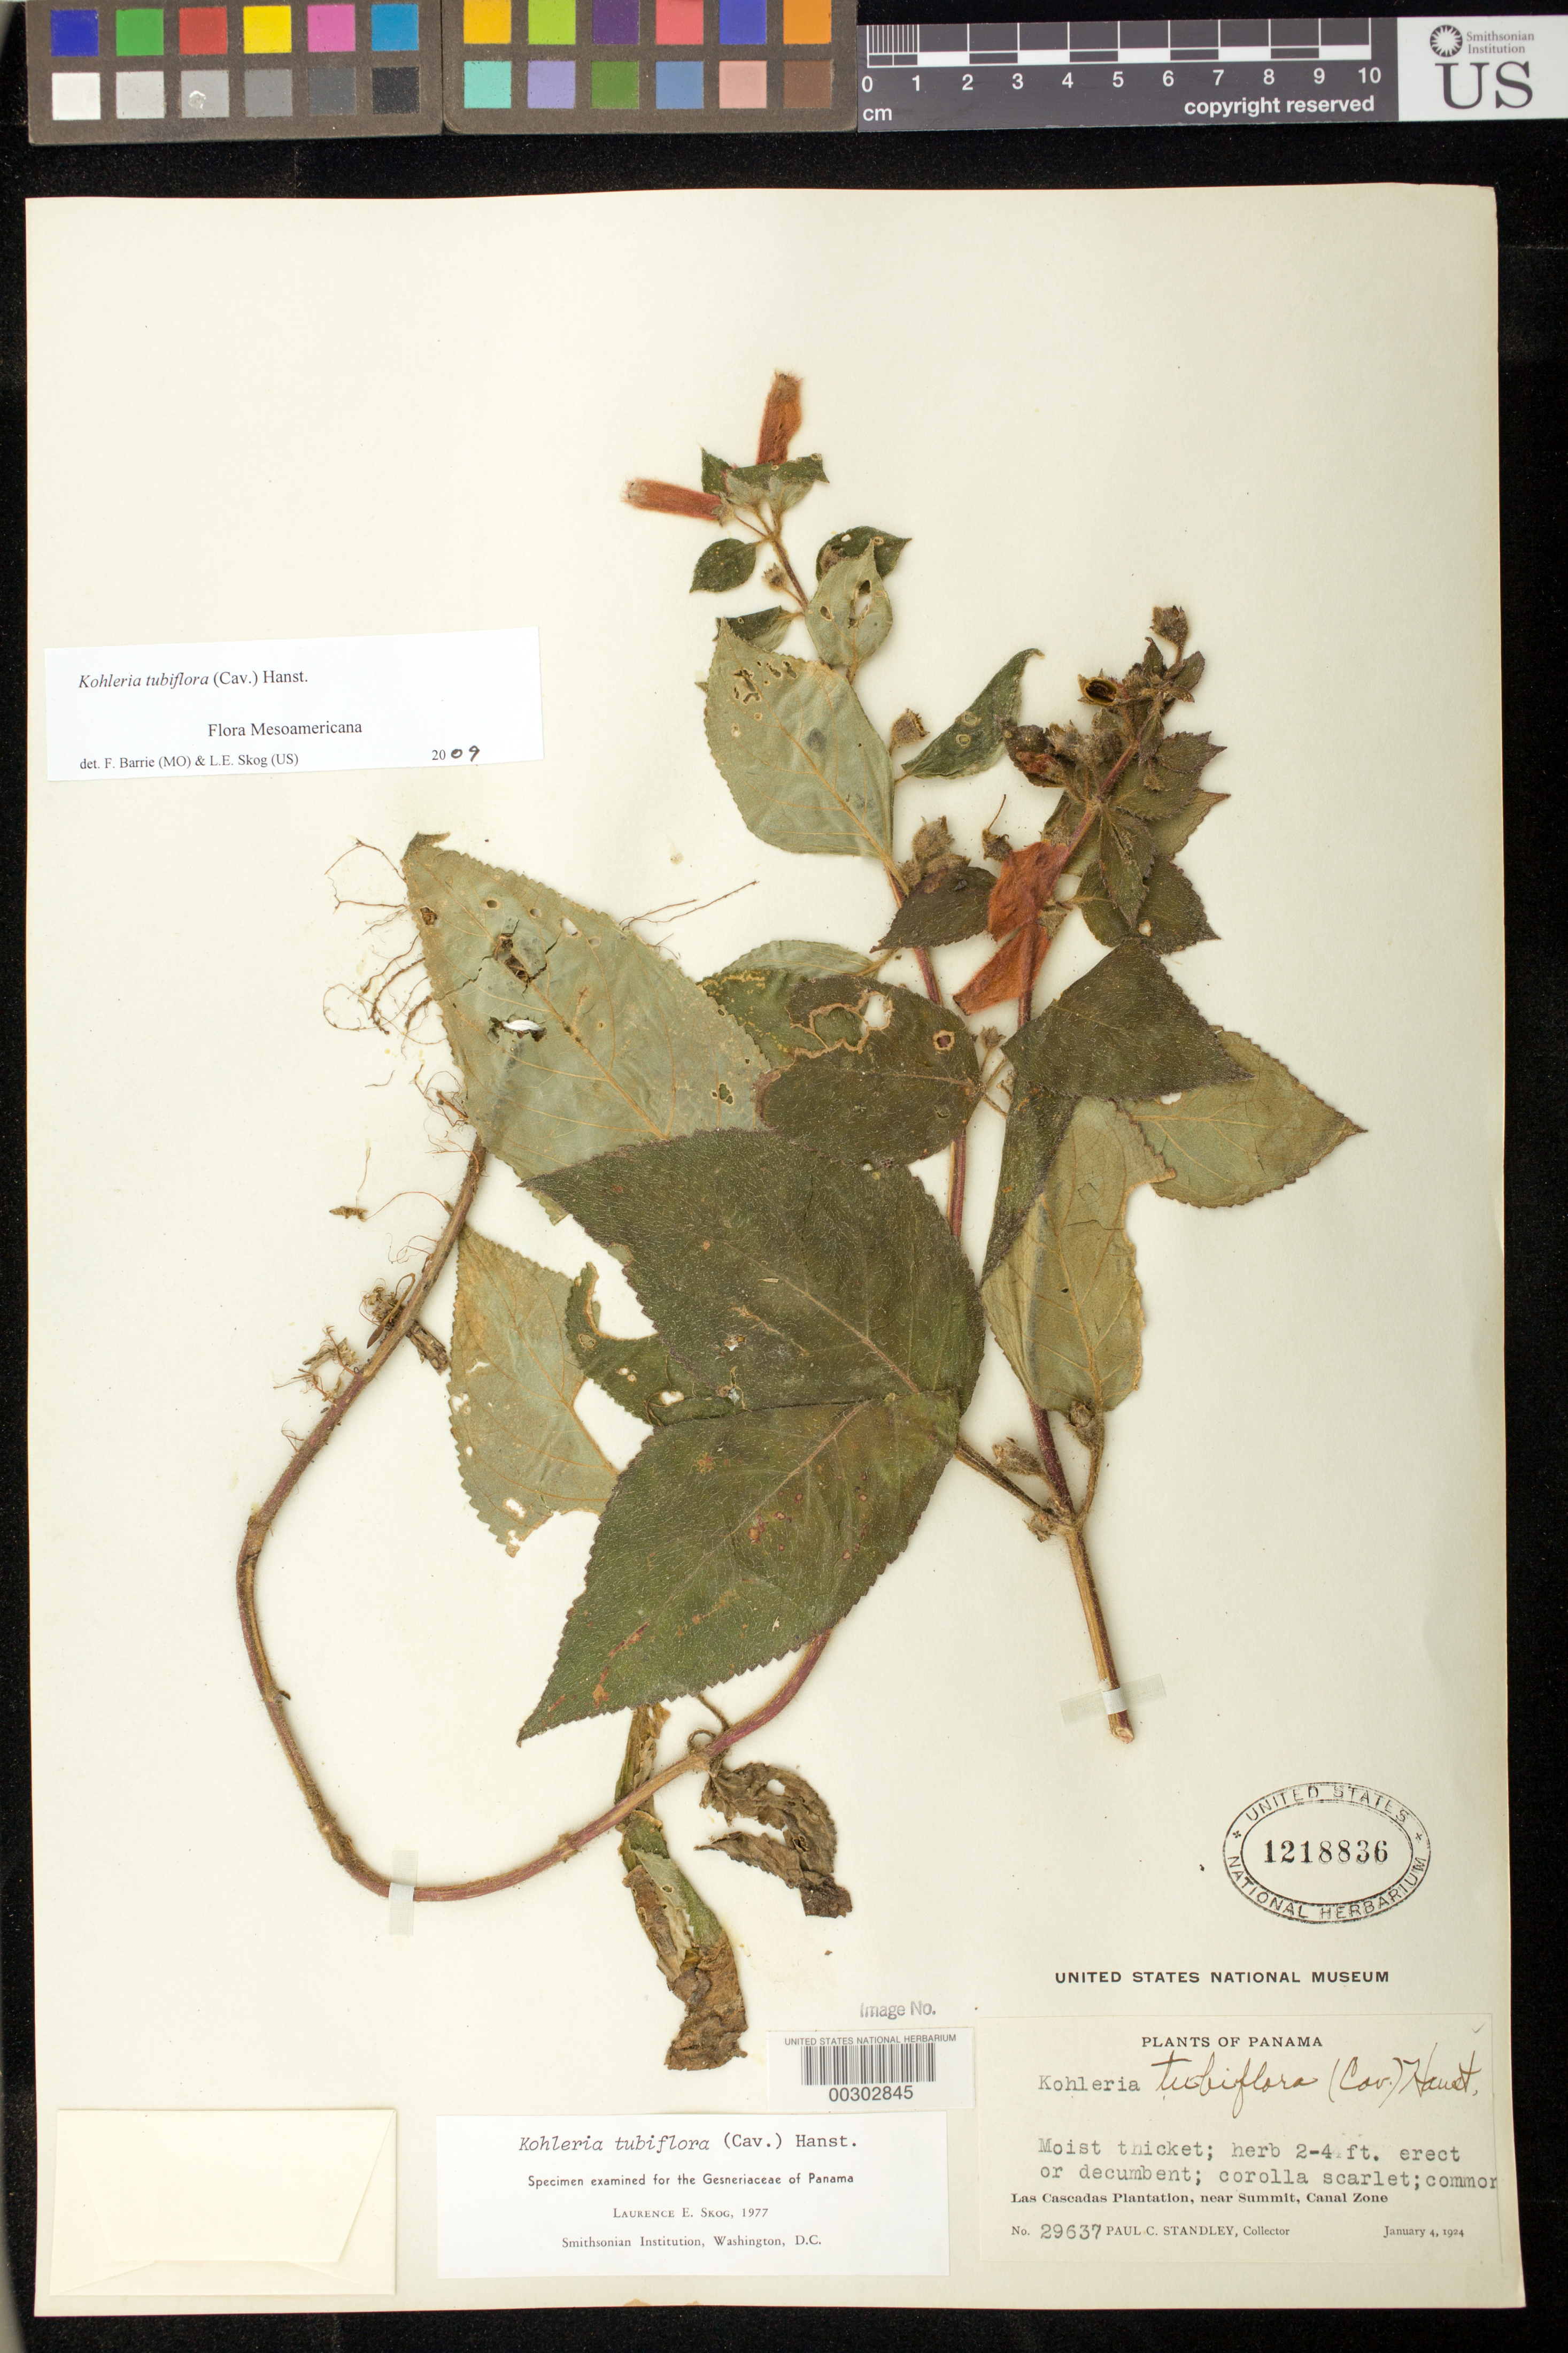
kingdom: Plantae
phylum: Tracheophyta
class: Magnoliopsida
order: Lamiales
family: Gesneriaceae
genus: Kohleria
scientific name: Kohleria tubiflora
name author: (Cav.) Hanst.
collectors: P. C. Standley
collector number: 29637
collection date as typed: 04 Jan 1924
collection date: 1924-01-04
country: Panama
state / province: Panamá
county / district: Canal Zone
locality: Las Cascadas Plantation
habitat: Moist thicket near summit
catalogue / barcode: US 1218836